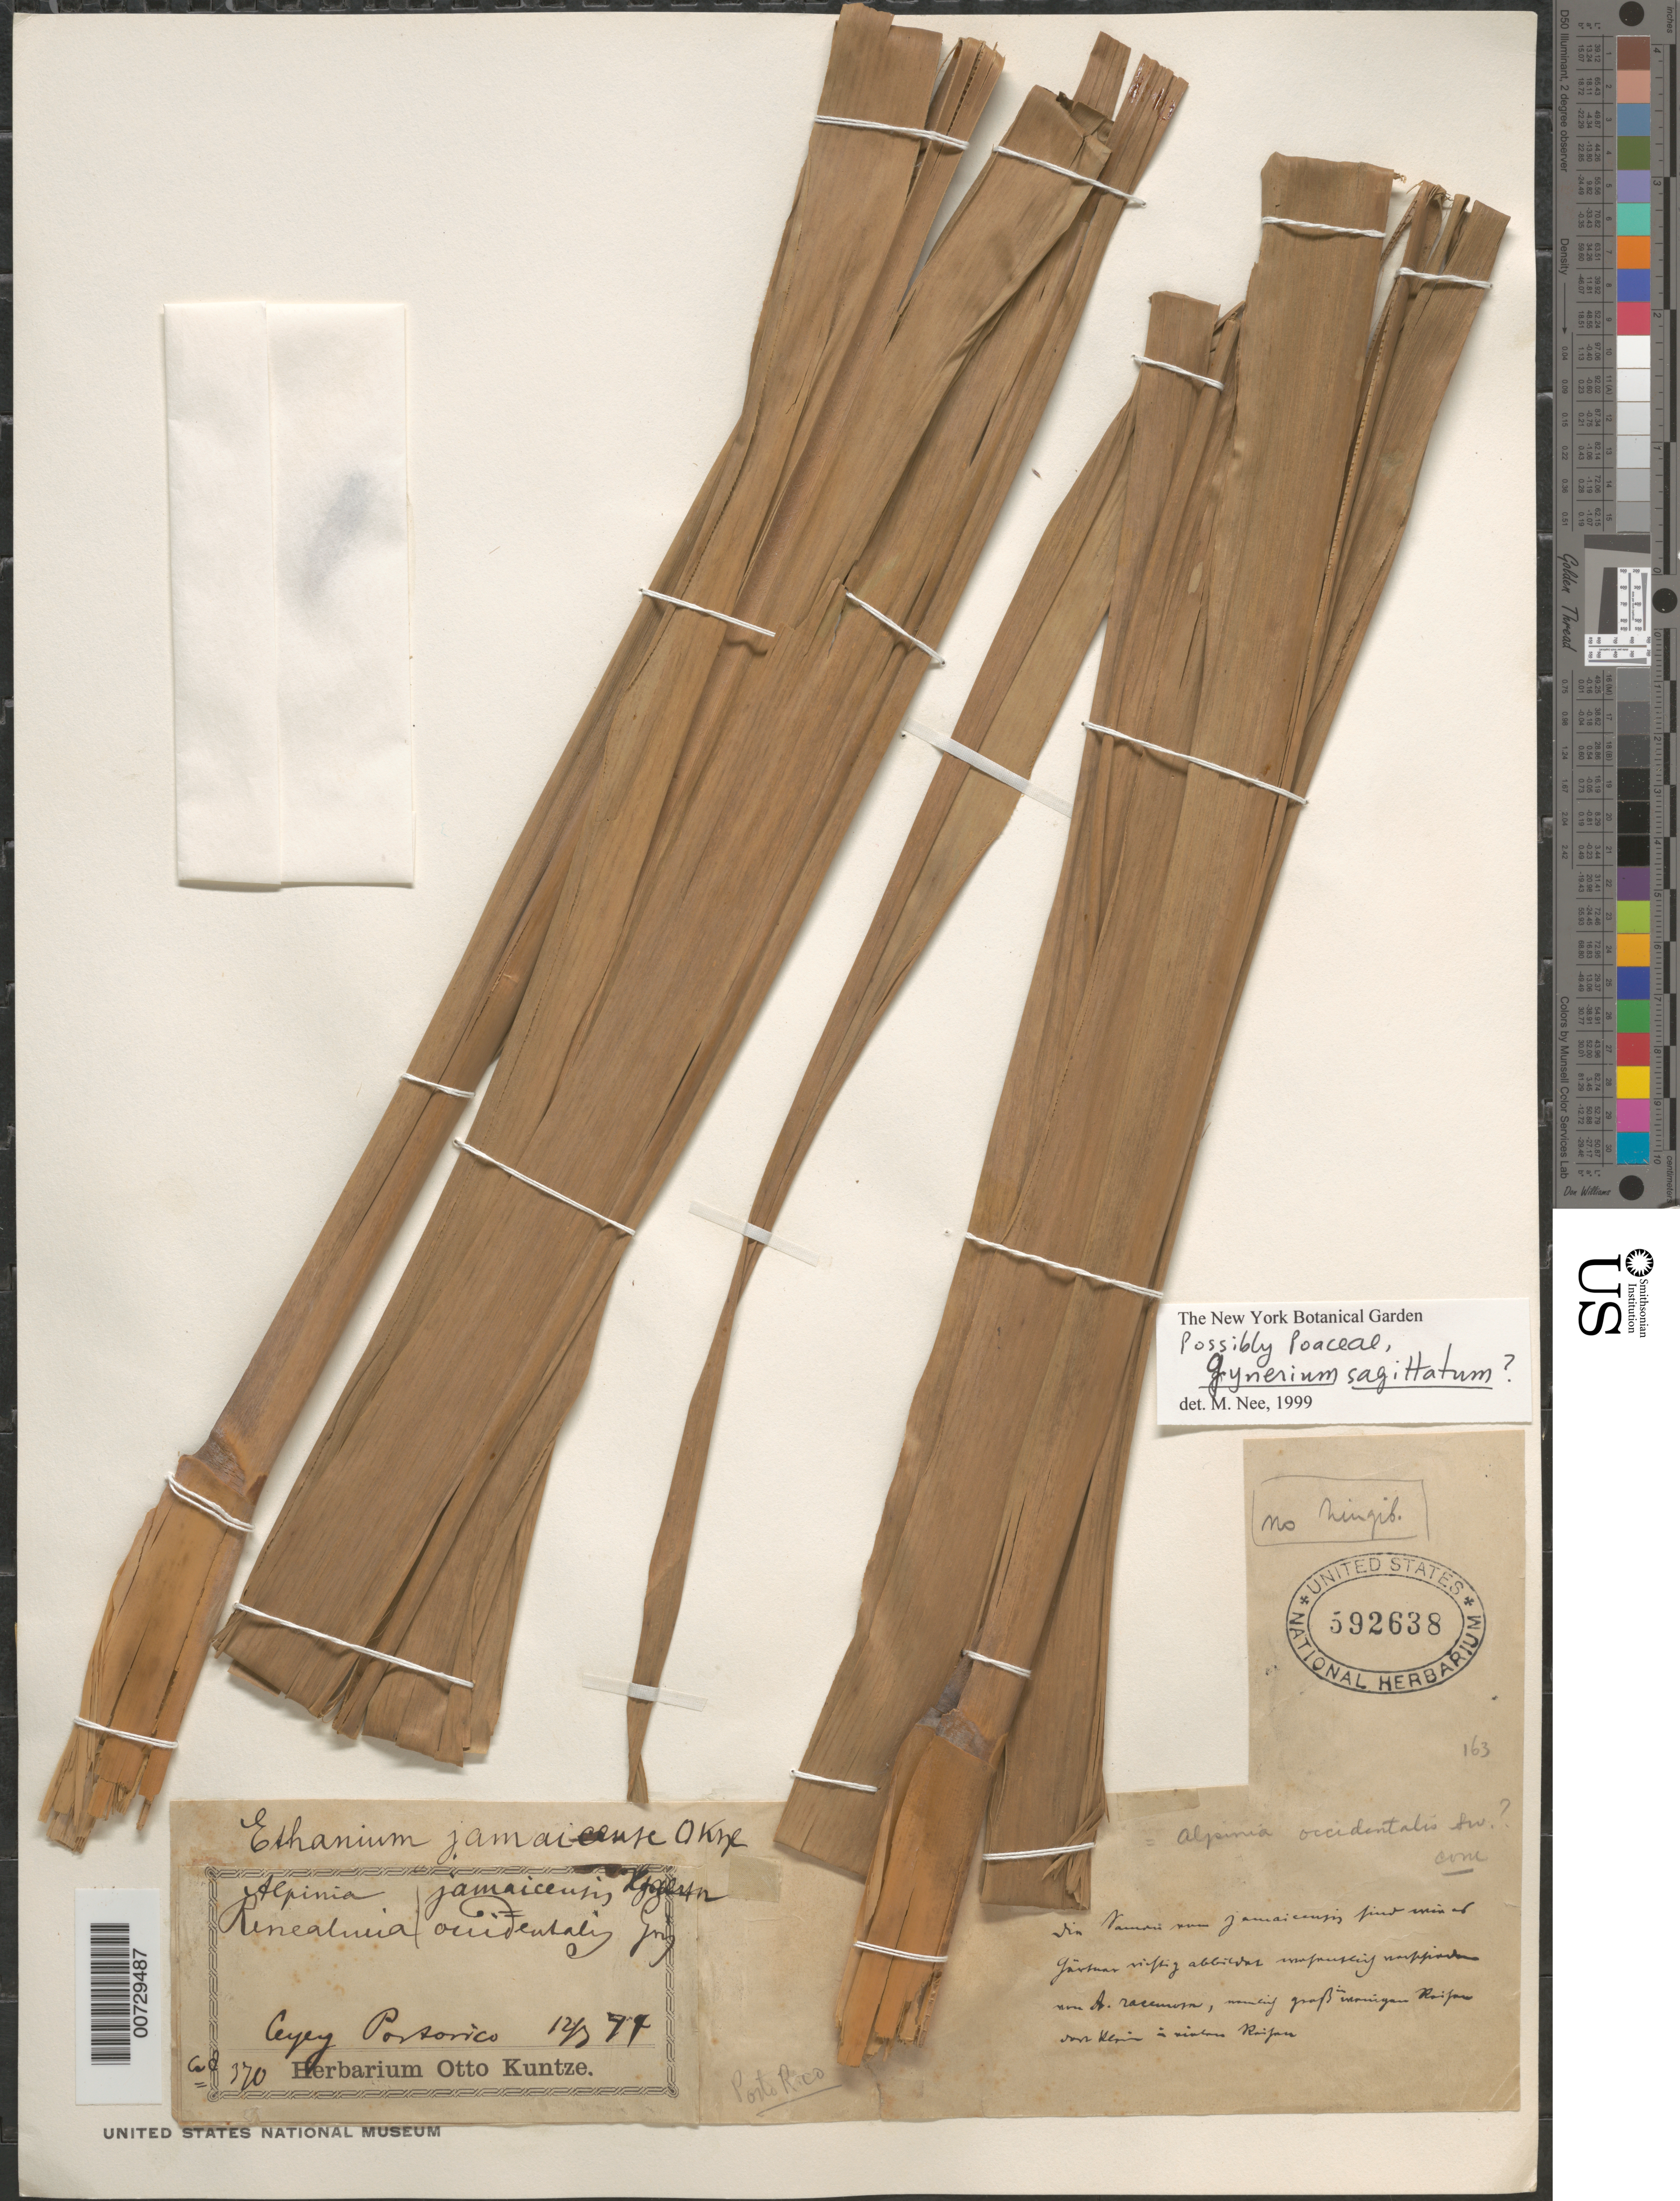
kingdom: Plantae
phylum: Tracheophyta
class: Liliopsida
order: Poales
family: Poaceae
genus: Gynerium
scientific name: Gynerium sagittatum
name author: (Aubl.) P. Beauv.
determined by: Nee, Michael H.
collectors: C.E.O. Kuntze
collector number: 370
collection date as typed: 03 Dec 1874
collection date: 1874-12-03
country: Puerto Rico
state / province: Cayey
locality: Cayey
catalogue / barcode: US 592638